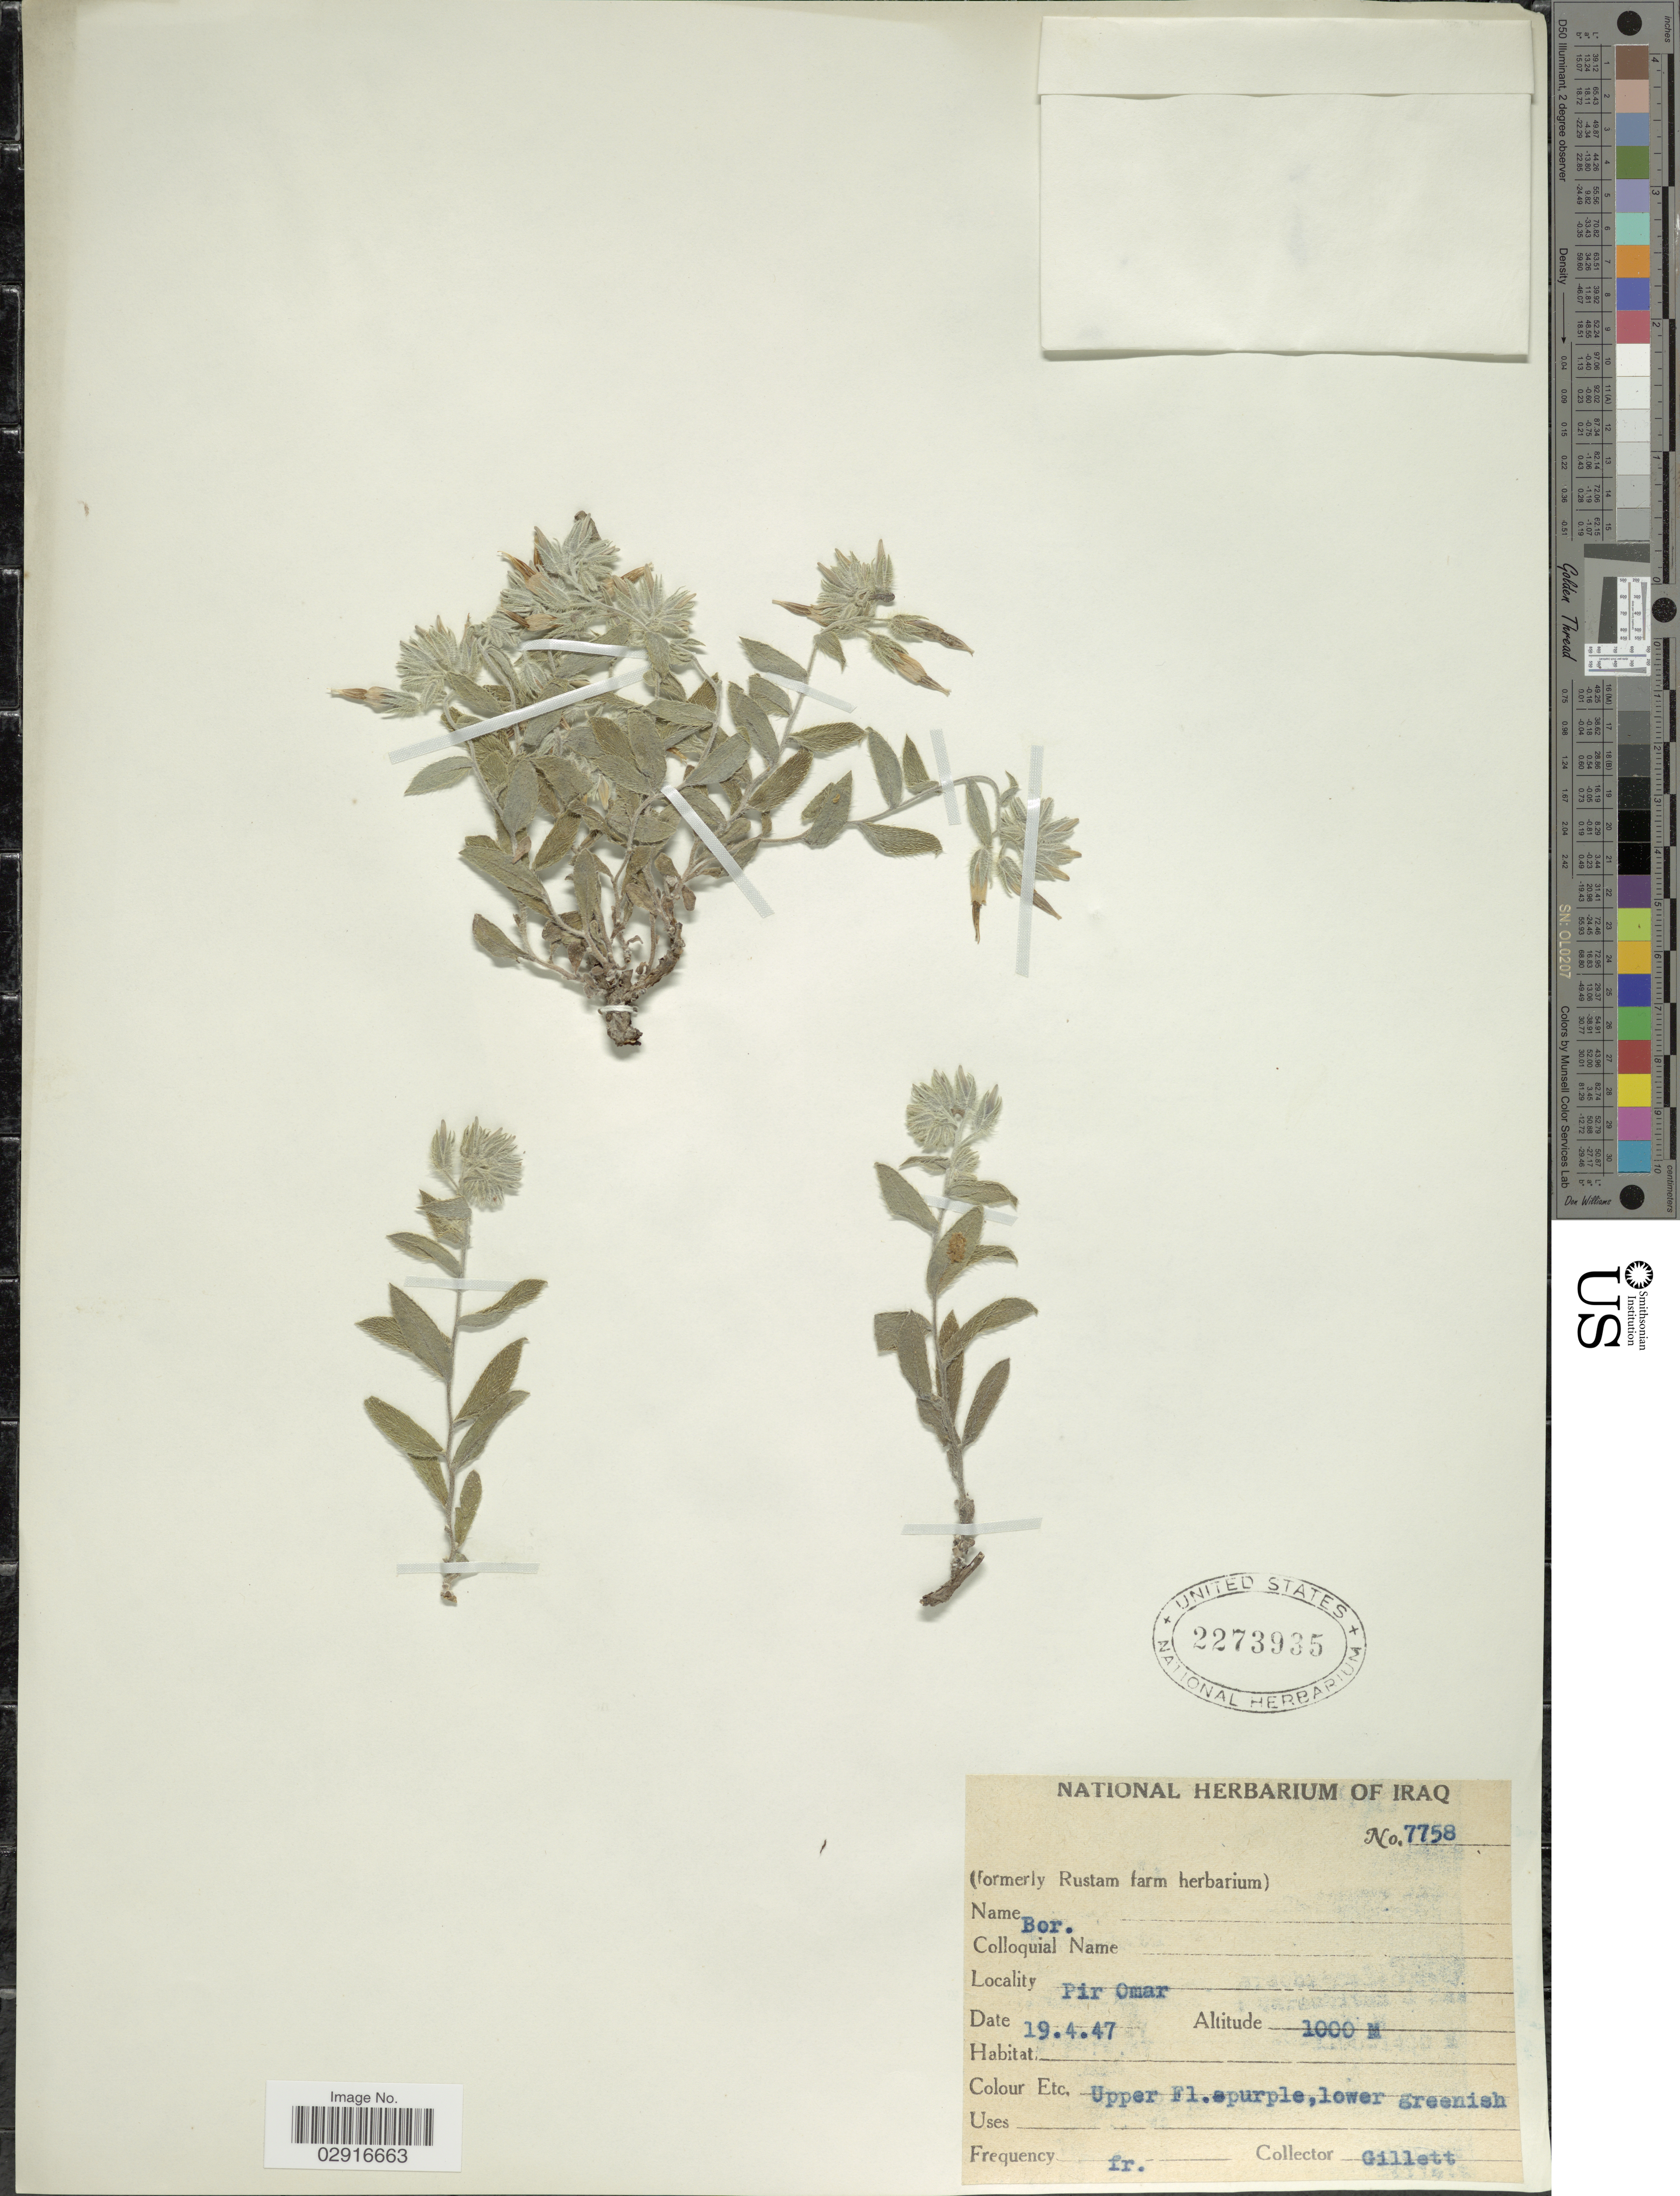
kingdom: Plantae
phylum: Tracheophyta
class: Magnoliopsida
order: Boraginales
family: Boraginaceae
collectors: Gillett, --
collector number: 7758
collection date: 1947-04-19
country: Iraq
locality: Pir Omar.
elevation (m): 1000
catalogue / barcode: US 2273935